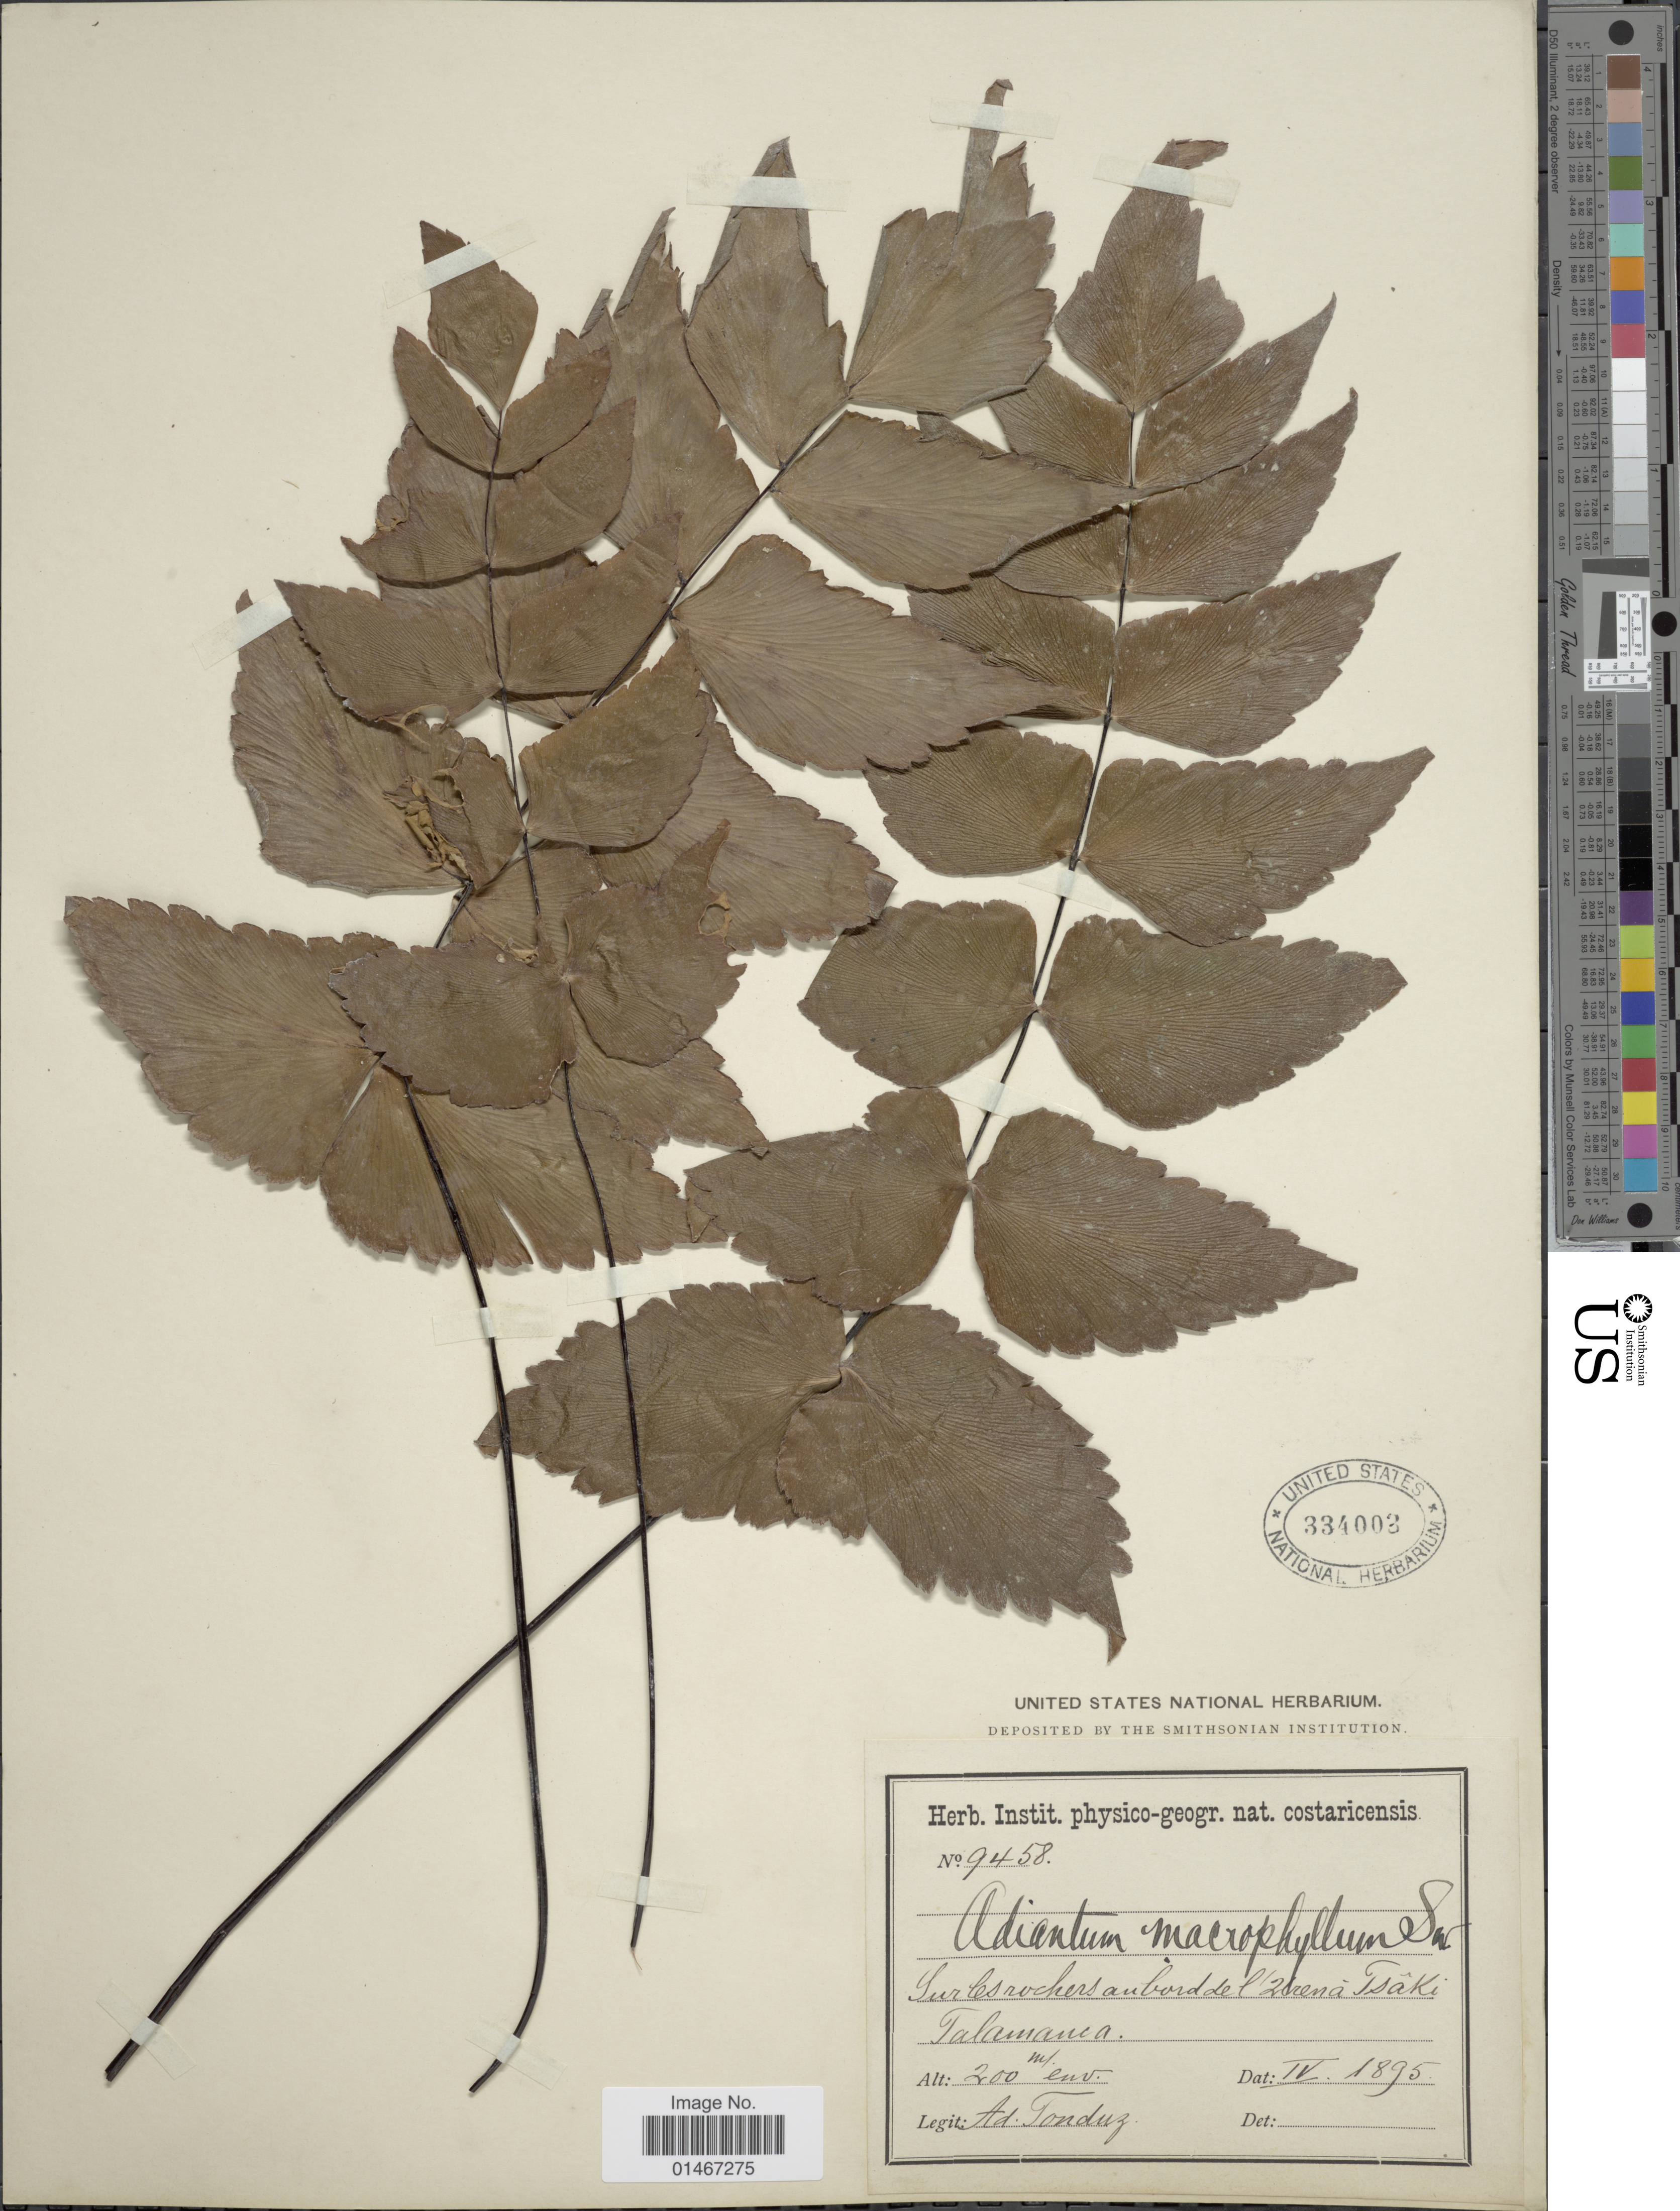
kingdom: Plantae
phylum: Tracheophyta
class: Polypodiopsida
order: Polypodiales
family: Pteridaceae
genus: Adiantum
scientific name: Adiantum macrophyllum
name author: Sw.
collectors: A. Tonduz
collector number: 9458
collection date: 1895-04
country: Costa Rica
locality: Sur les rochers au bord de l'Uren a Tsaki. Talamanca.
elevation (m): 200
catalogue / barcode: US 334003